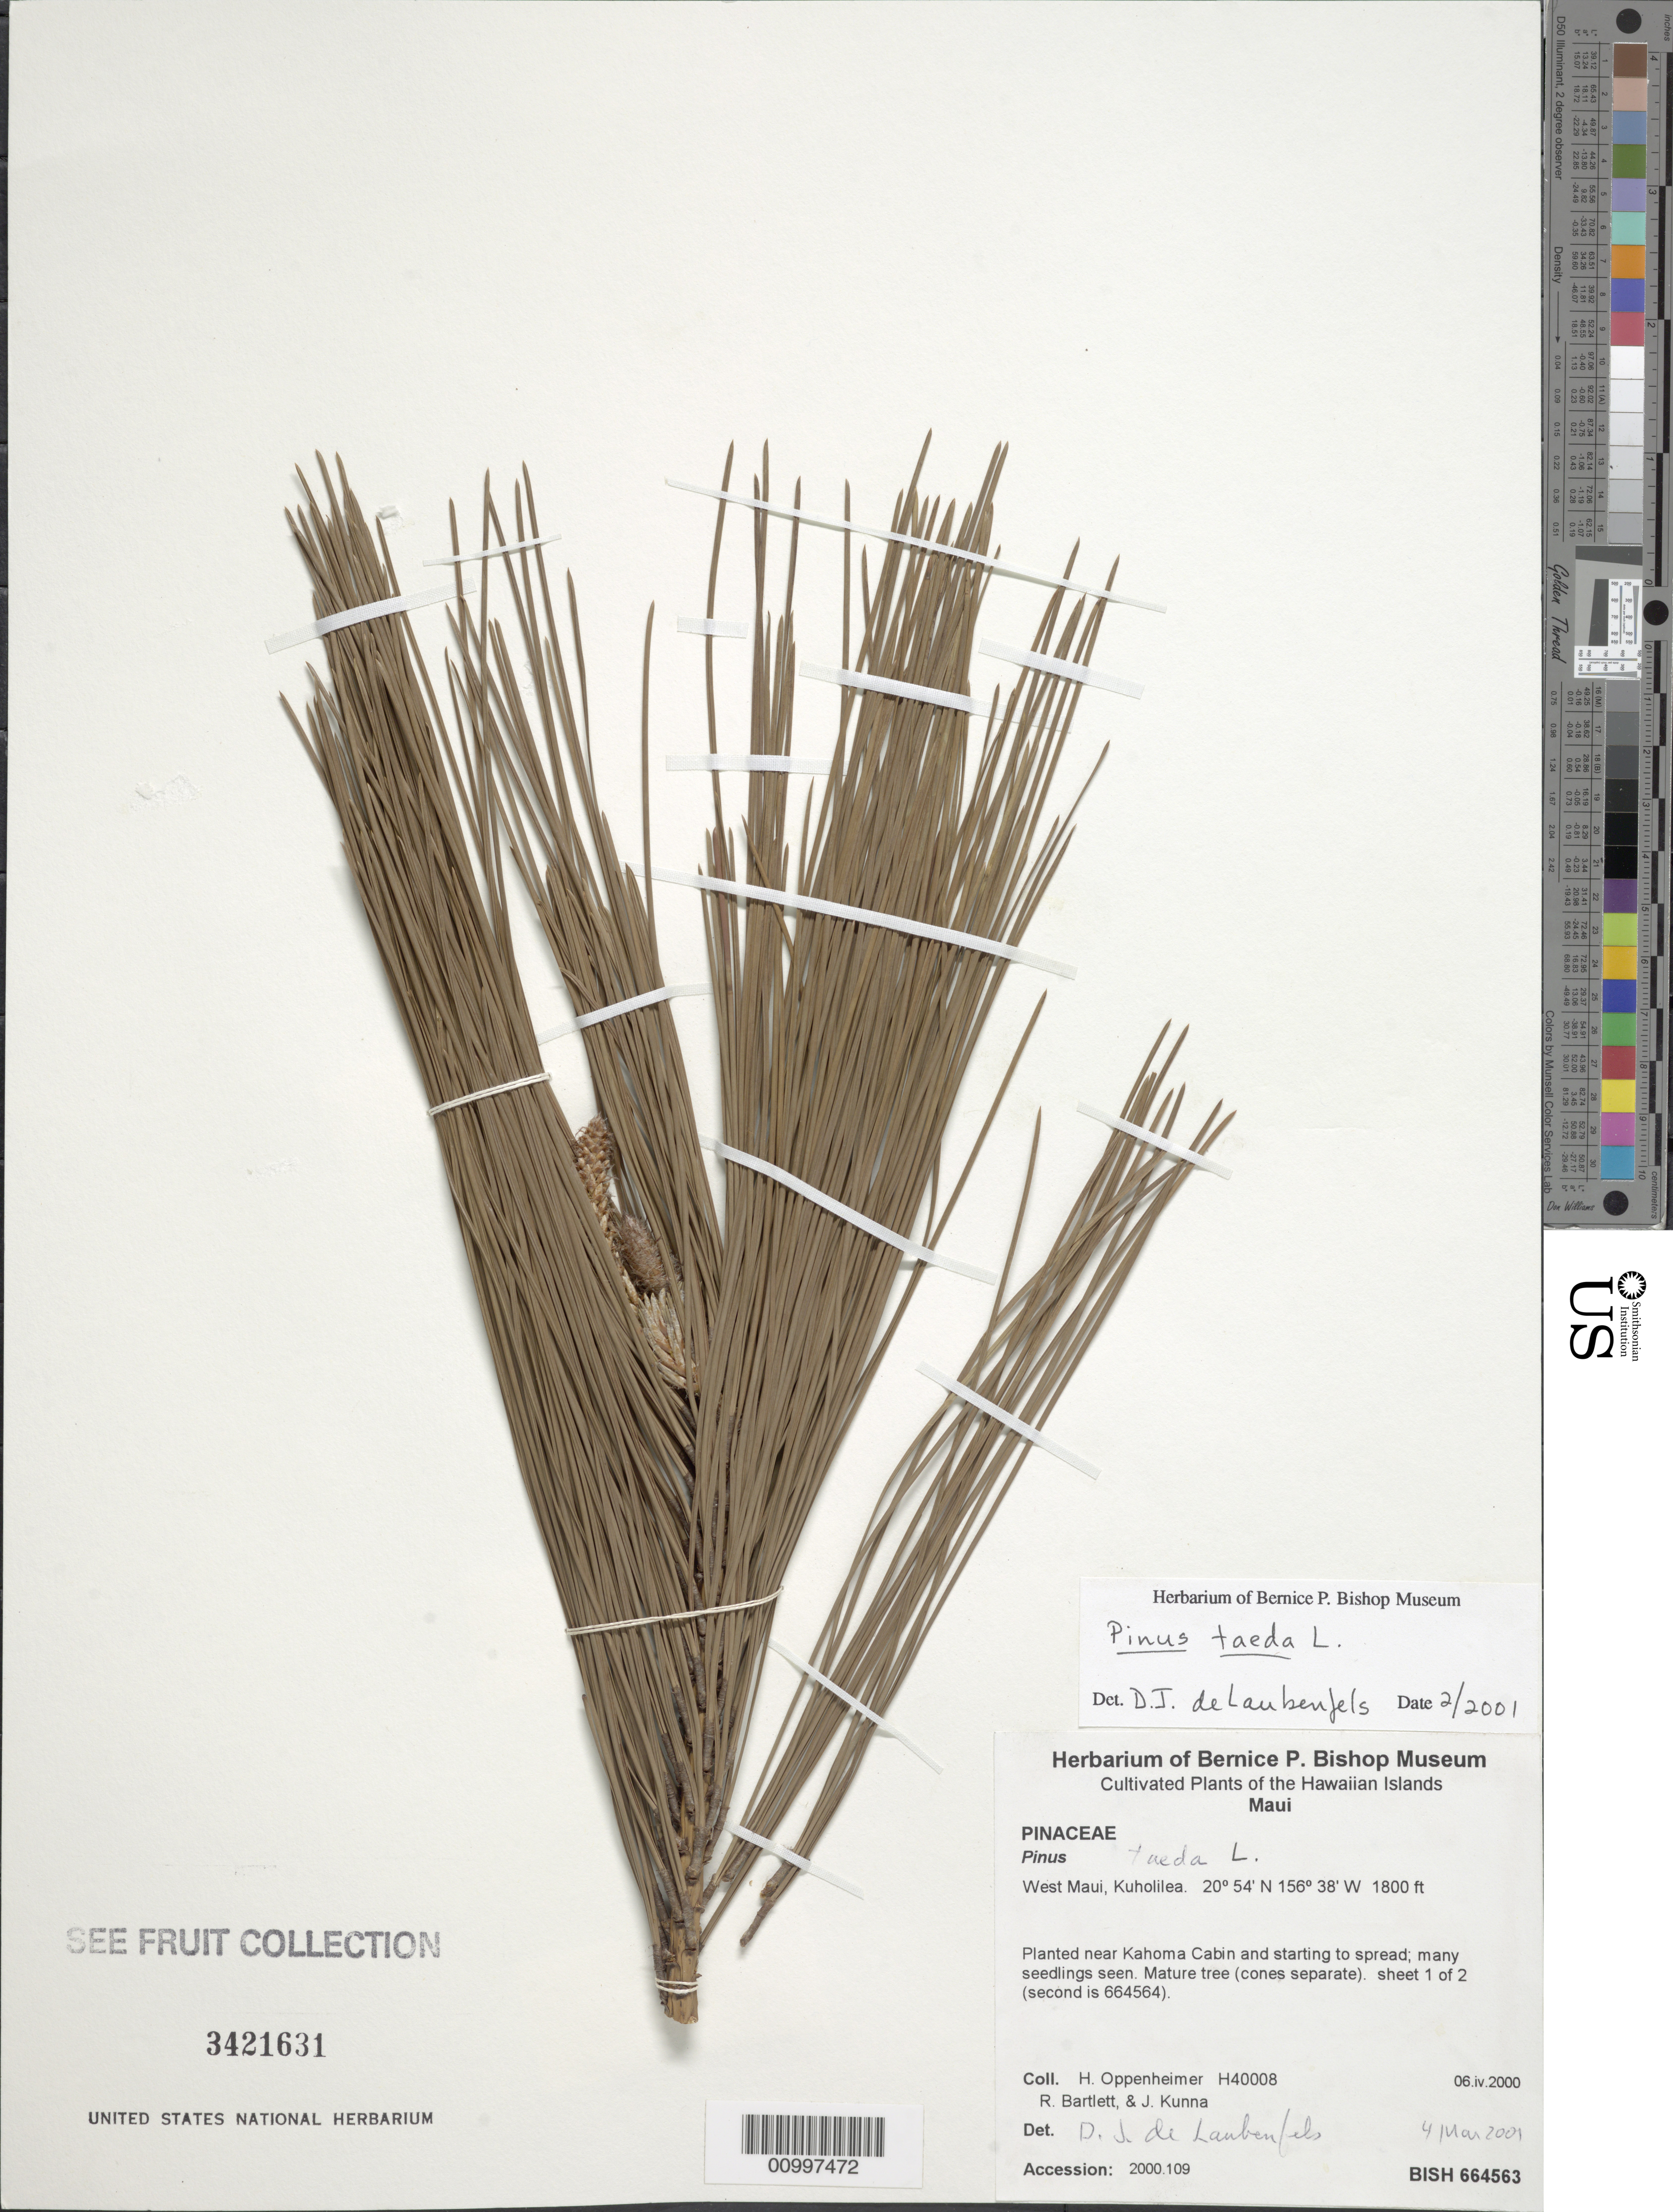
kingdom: Plantae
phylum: Tracheophyta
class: Pinopsida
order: Pinales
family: Pinaceae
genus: Pinus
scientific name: Pinus taeda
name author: L.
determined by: Laubenjels, D. J.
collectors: H. L. Oppenheimer, R. Bartlett & J. Kunna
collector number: H40008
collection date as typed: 6 Apr 2000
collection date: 2000-04-06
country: United States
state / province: Hawaii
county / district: Maui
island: Maui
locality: W Maui, Kuholilea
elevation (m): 548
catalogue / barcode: US 3421631